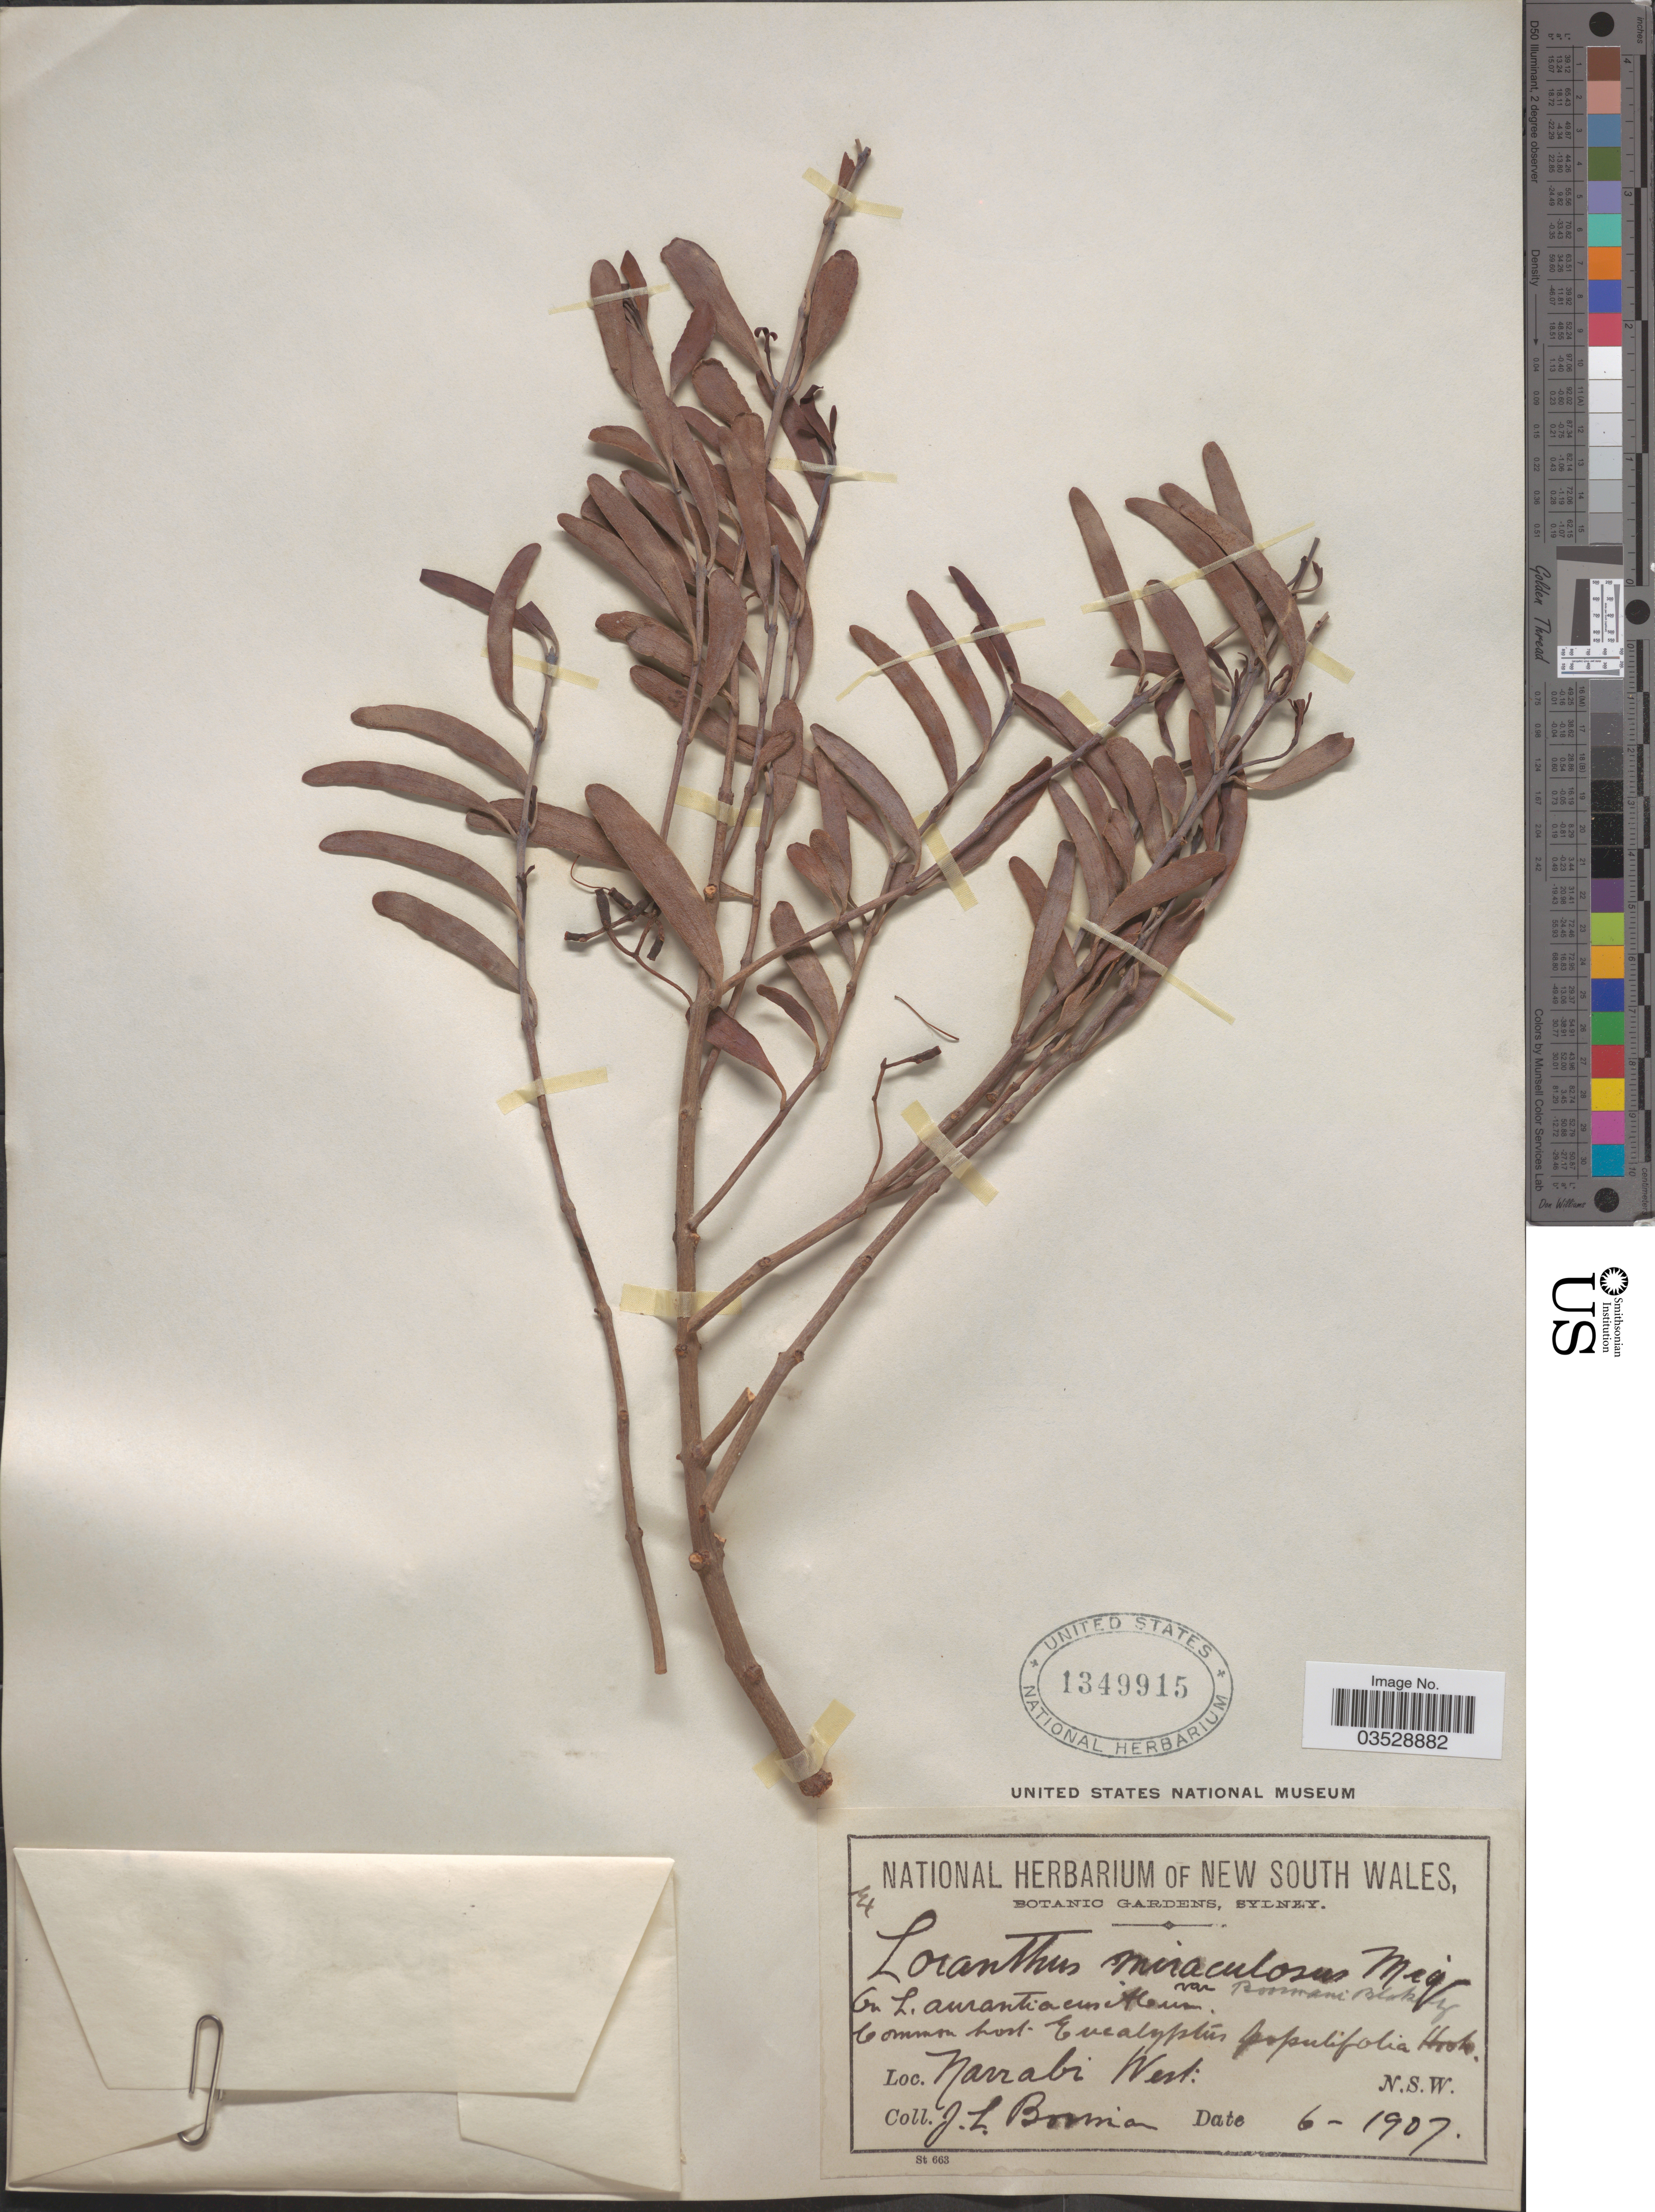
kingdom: Plantae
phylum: Tracheophyta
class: Magnoliopsida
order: Santalales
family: Loranthaceae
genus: Amyema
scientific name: Amyema miraculosa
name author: Tiegh.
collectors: J. Boorman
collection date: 1907-06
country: Australia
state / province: New South Wales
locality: Narrabi West.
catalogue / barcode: US 1349915